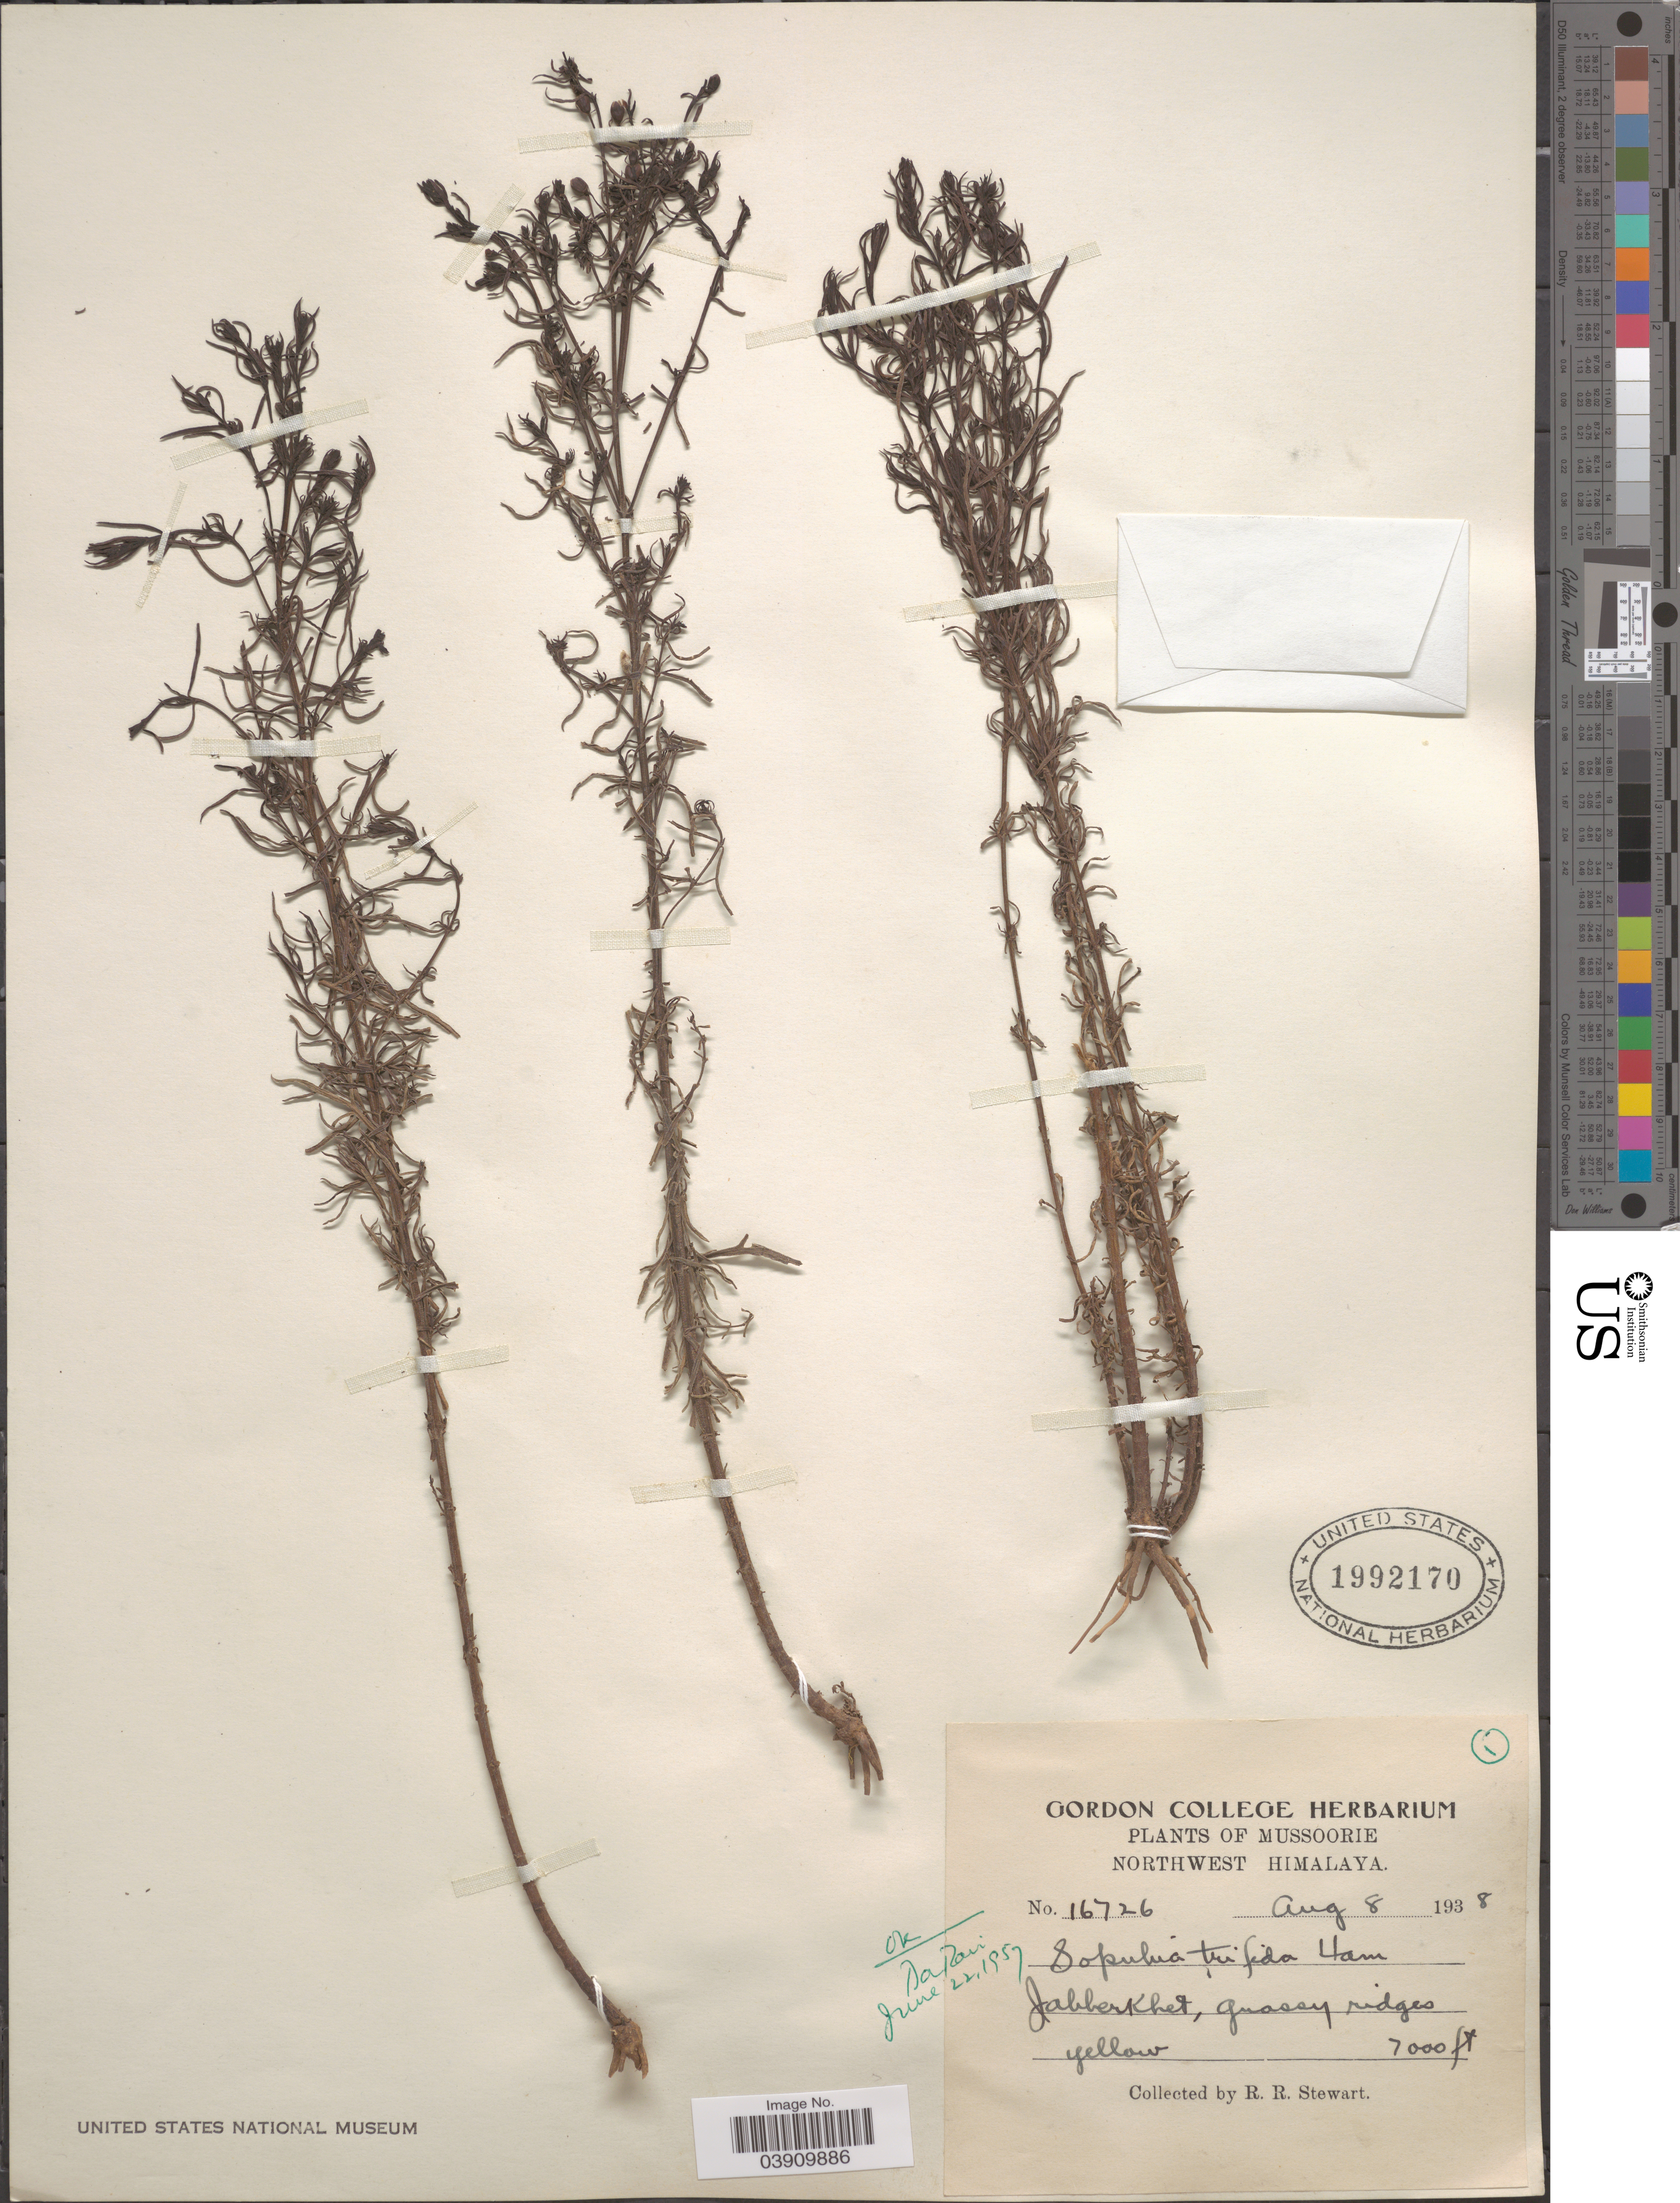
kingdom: Plantae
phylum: Tracheophyta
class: Magnoliopsida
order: Lamiales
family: Orobanchaceae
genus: Sopubia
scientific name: Sopubia trifida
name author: Buch.-Ham. ex D. Don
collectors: R. Stewart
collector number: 16726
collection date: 1938-08-08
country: India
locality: Mussoorie. Northwest Himalaya. Jabberkhet, grassy ridges.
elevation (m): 2134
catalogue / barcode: US 1992170